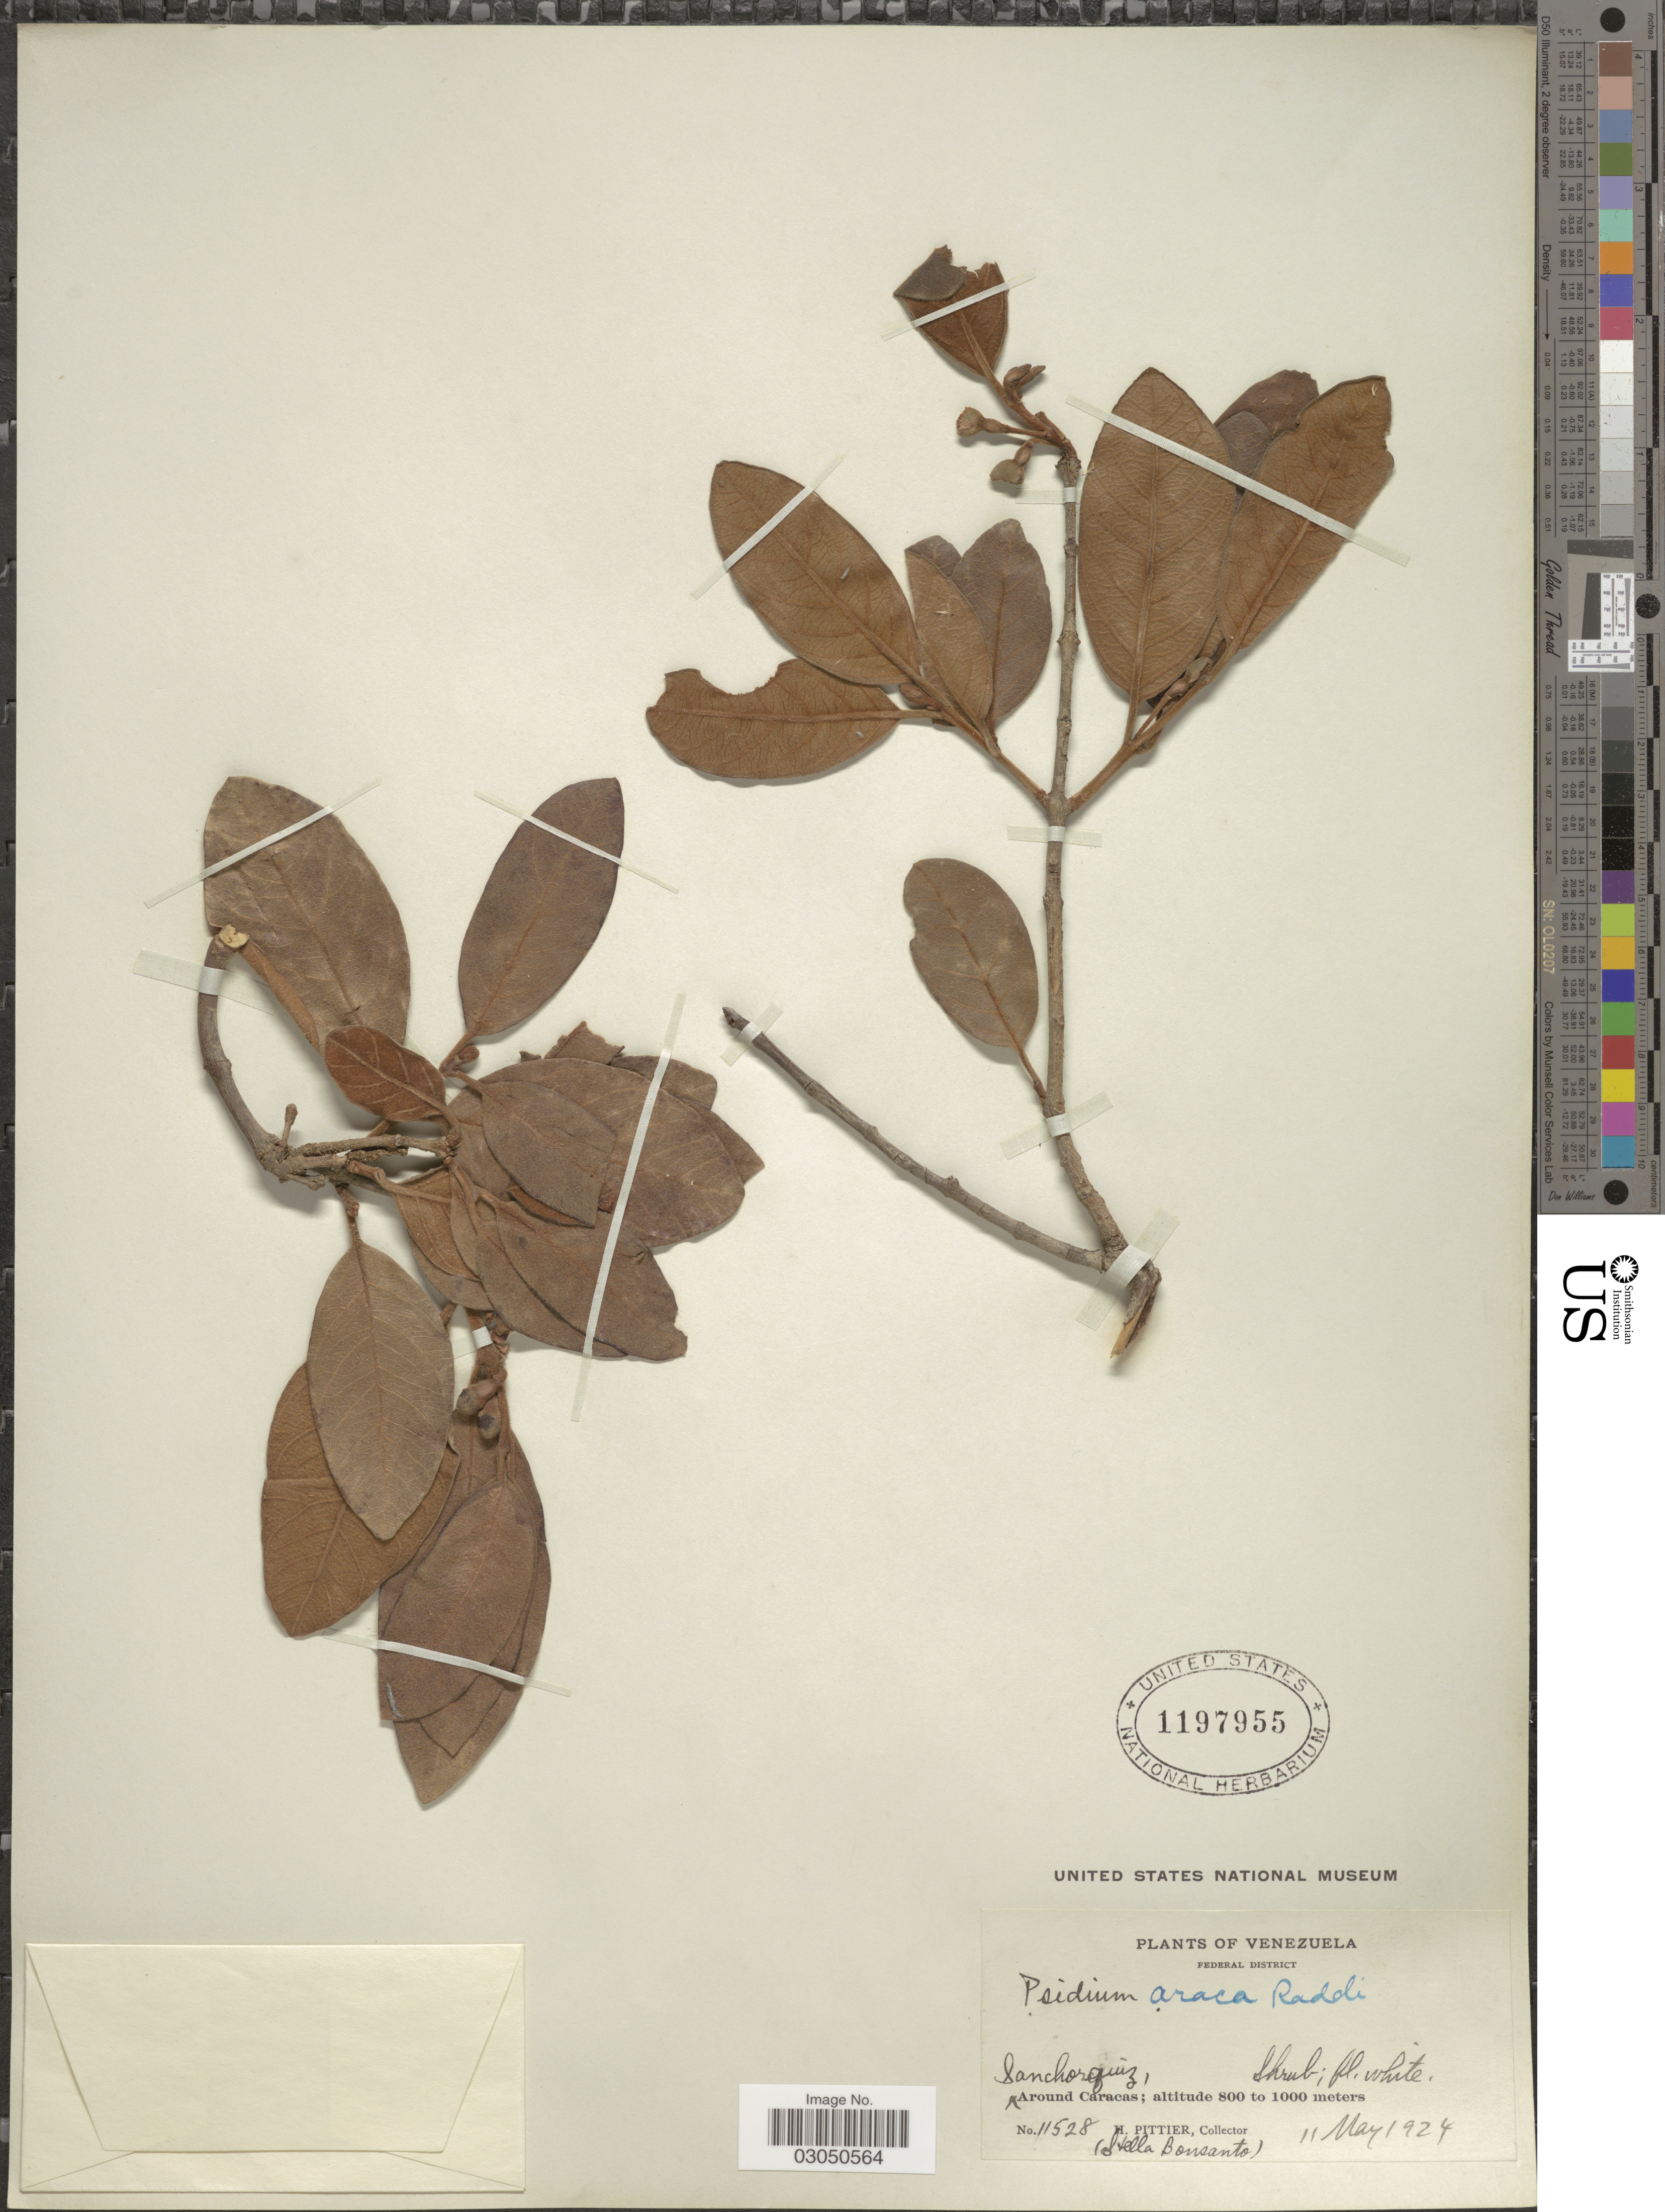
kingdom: Plantae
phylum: Tracheophyta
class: Magnoliopsida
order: Myrtales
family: Myrtaceae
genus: Psidium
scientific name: Psidium guineense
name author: Sw.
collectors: H. F. Pittier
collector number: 11528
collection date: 1924-05-11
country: Venezuela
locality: Federal District. Sanchorquiz: Around Caracas.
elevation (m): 800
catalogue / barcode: US 1197955